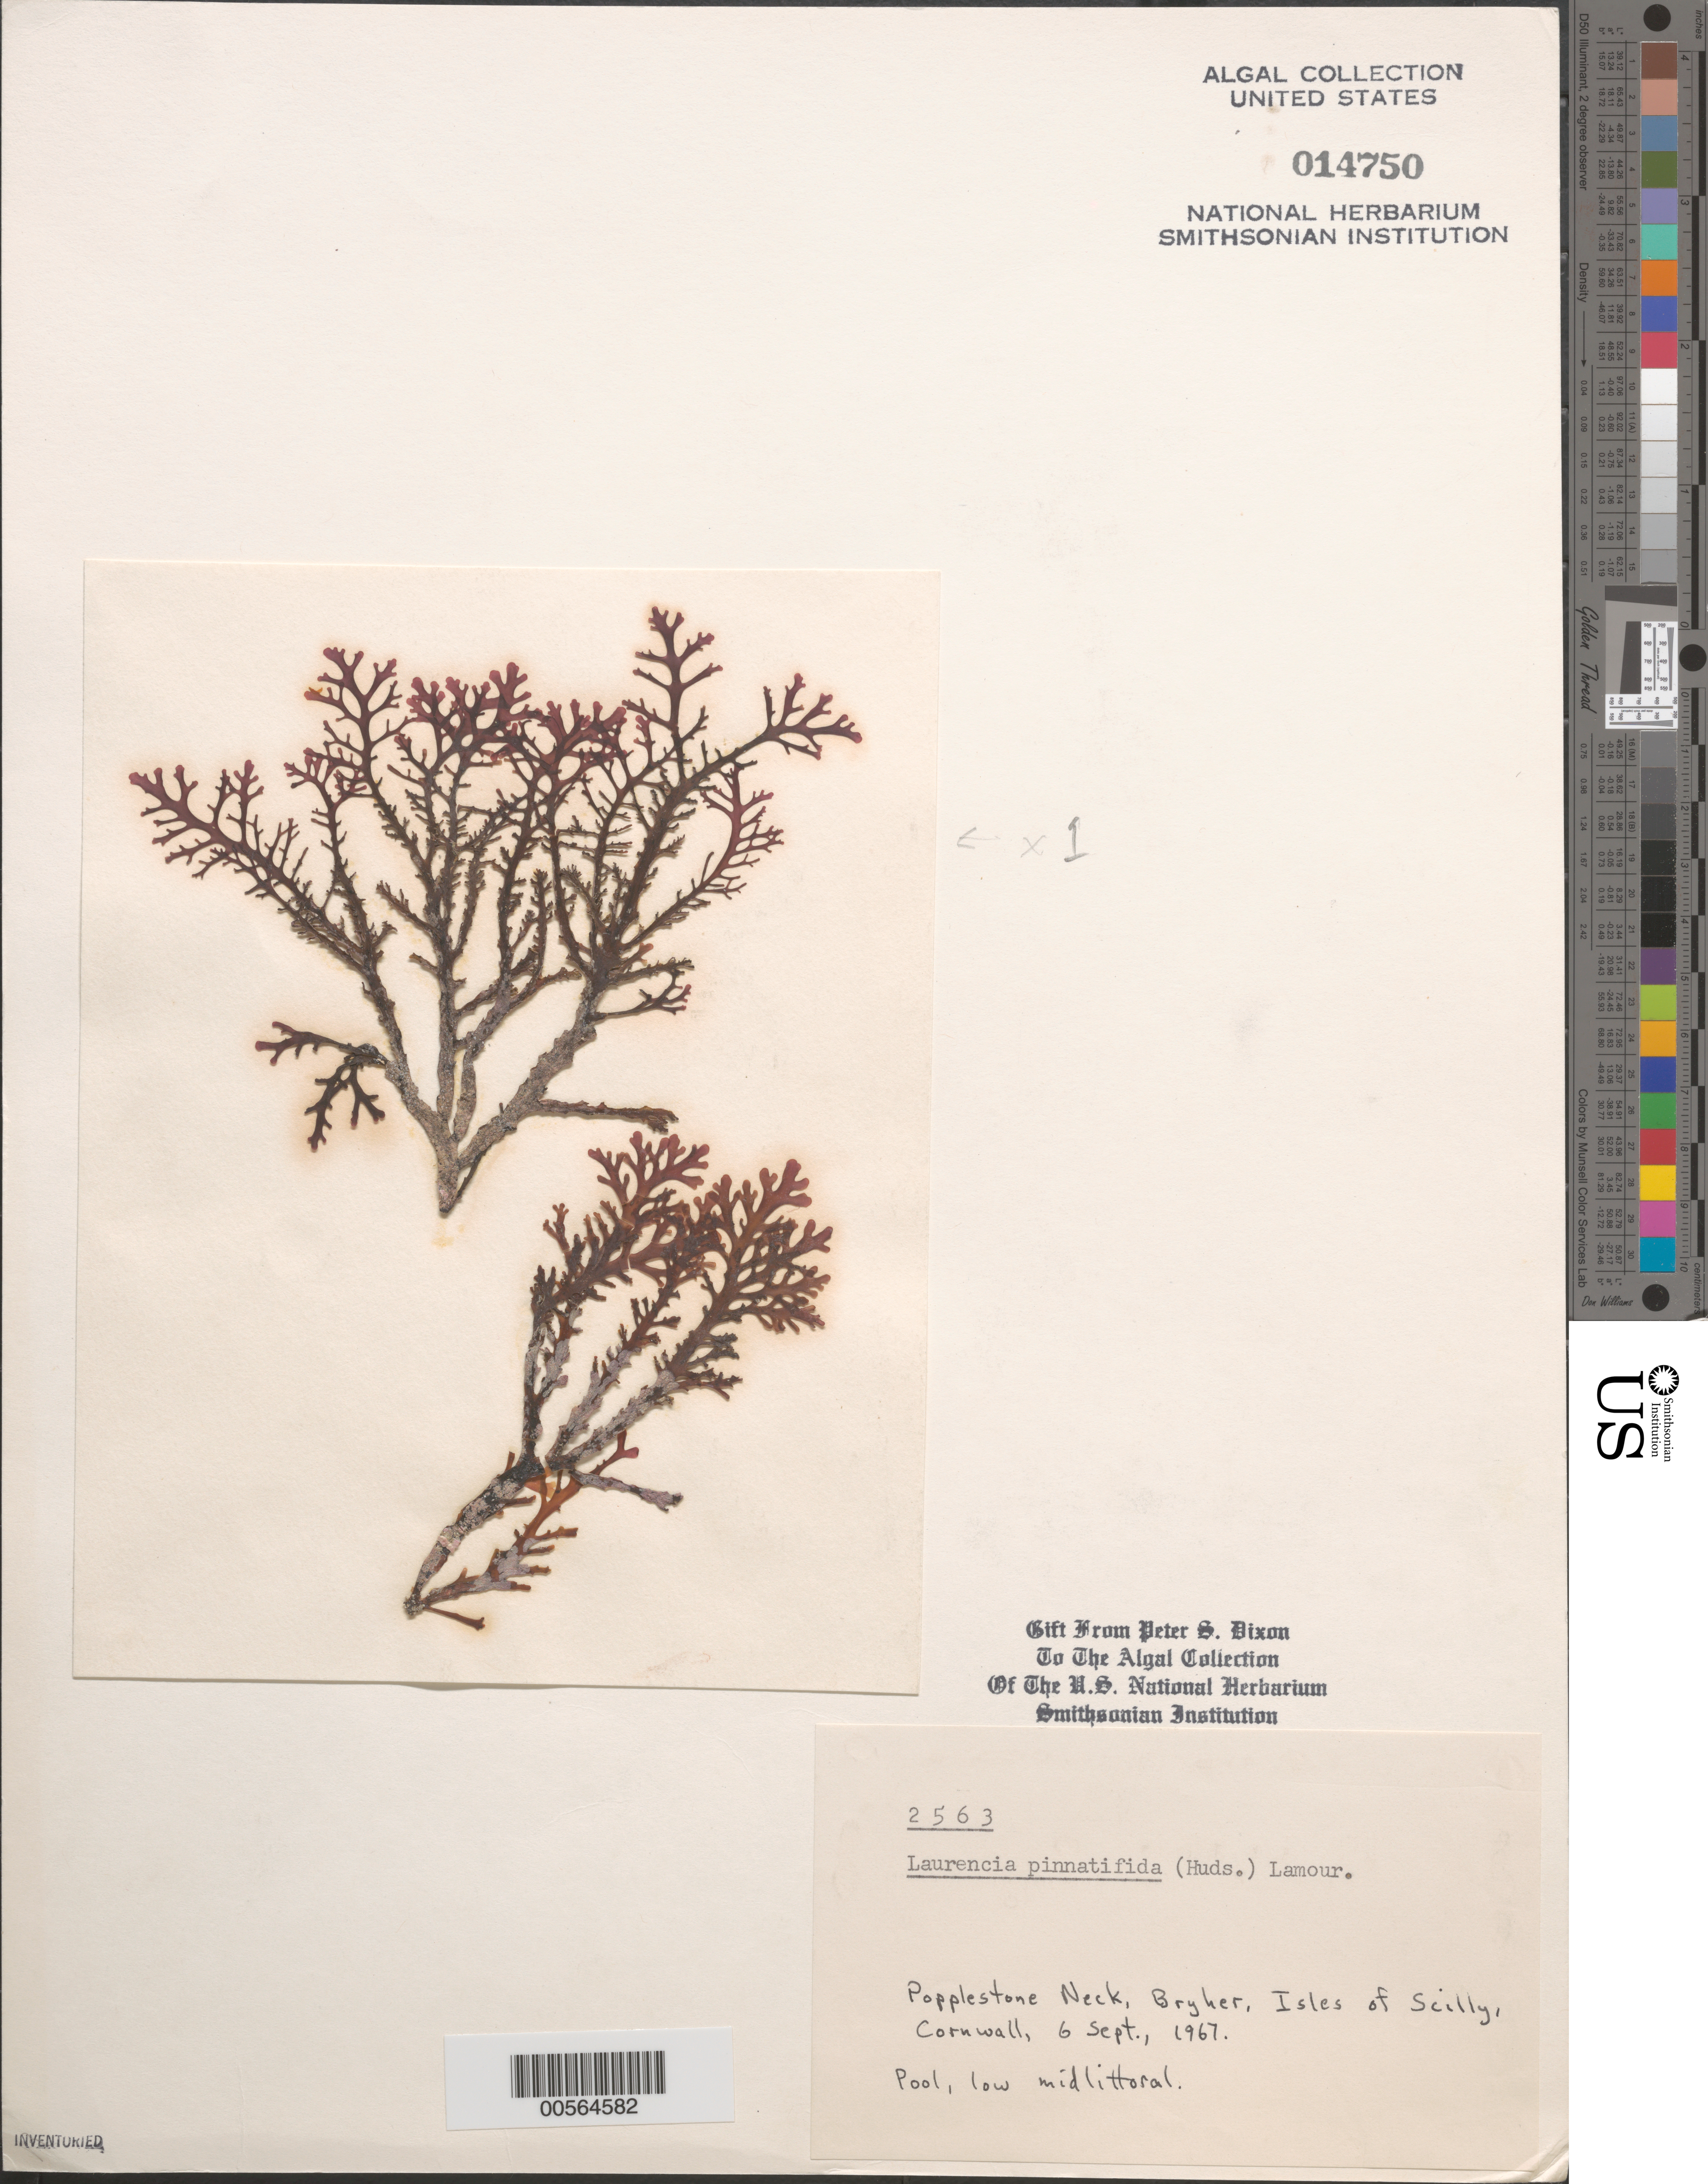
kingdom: Plantae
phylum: Rhodophyta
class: Florideophyceae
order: Ceramiales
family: Rhodomelaceae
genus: Osmundea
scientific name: Osmundea pinnatifida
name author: (Huds.) Stackh.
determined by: Algae name updating Project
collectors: P. S. Dixon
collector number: PSD 2563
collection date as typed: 06 Sep 1967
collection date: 1967-09-06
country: United Kingdom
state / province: England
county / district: Council of the Isles of Scilly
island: Bryher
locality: Popplestone Neck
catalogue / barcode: US 14750